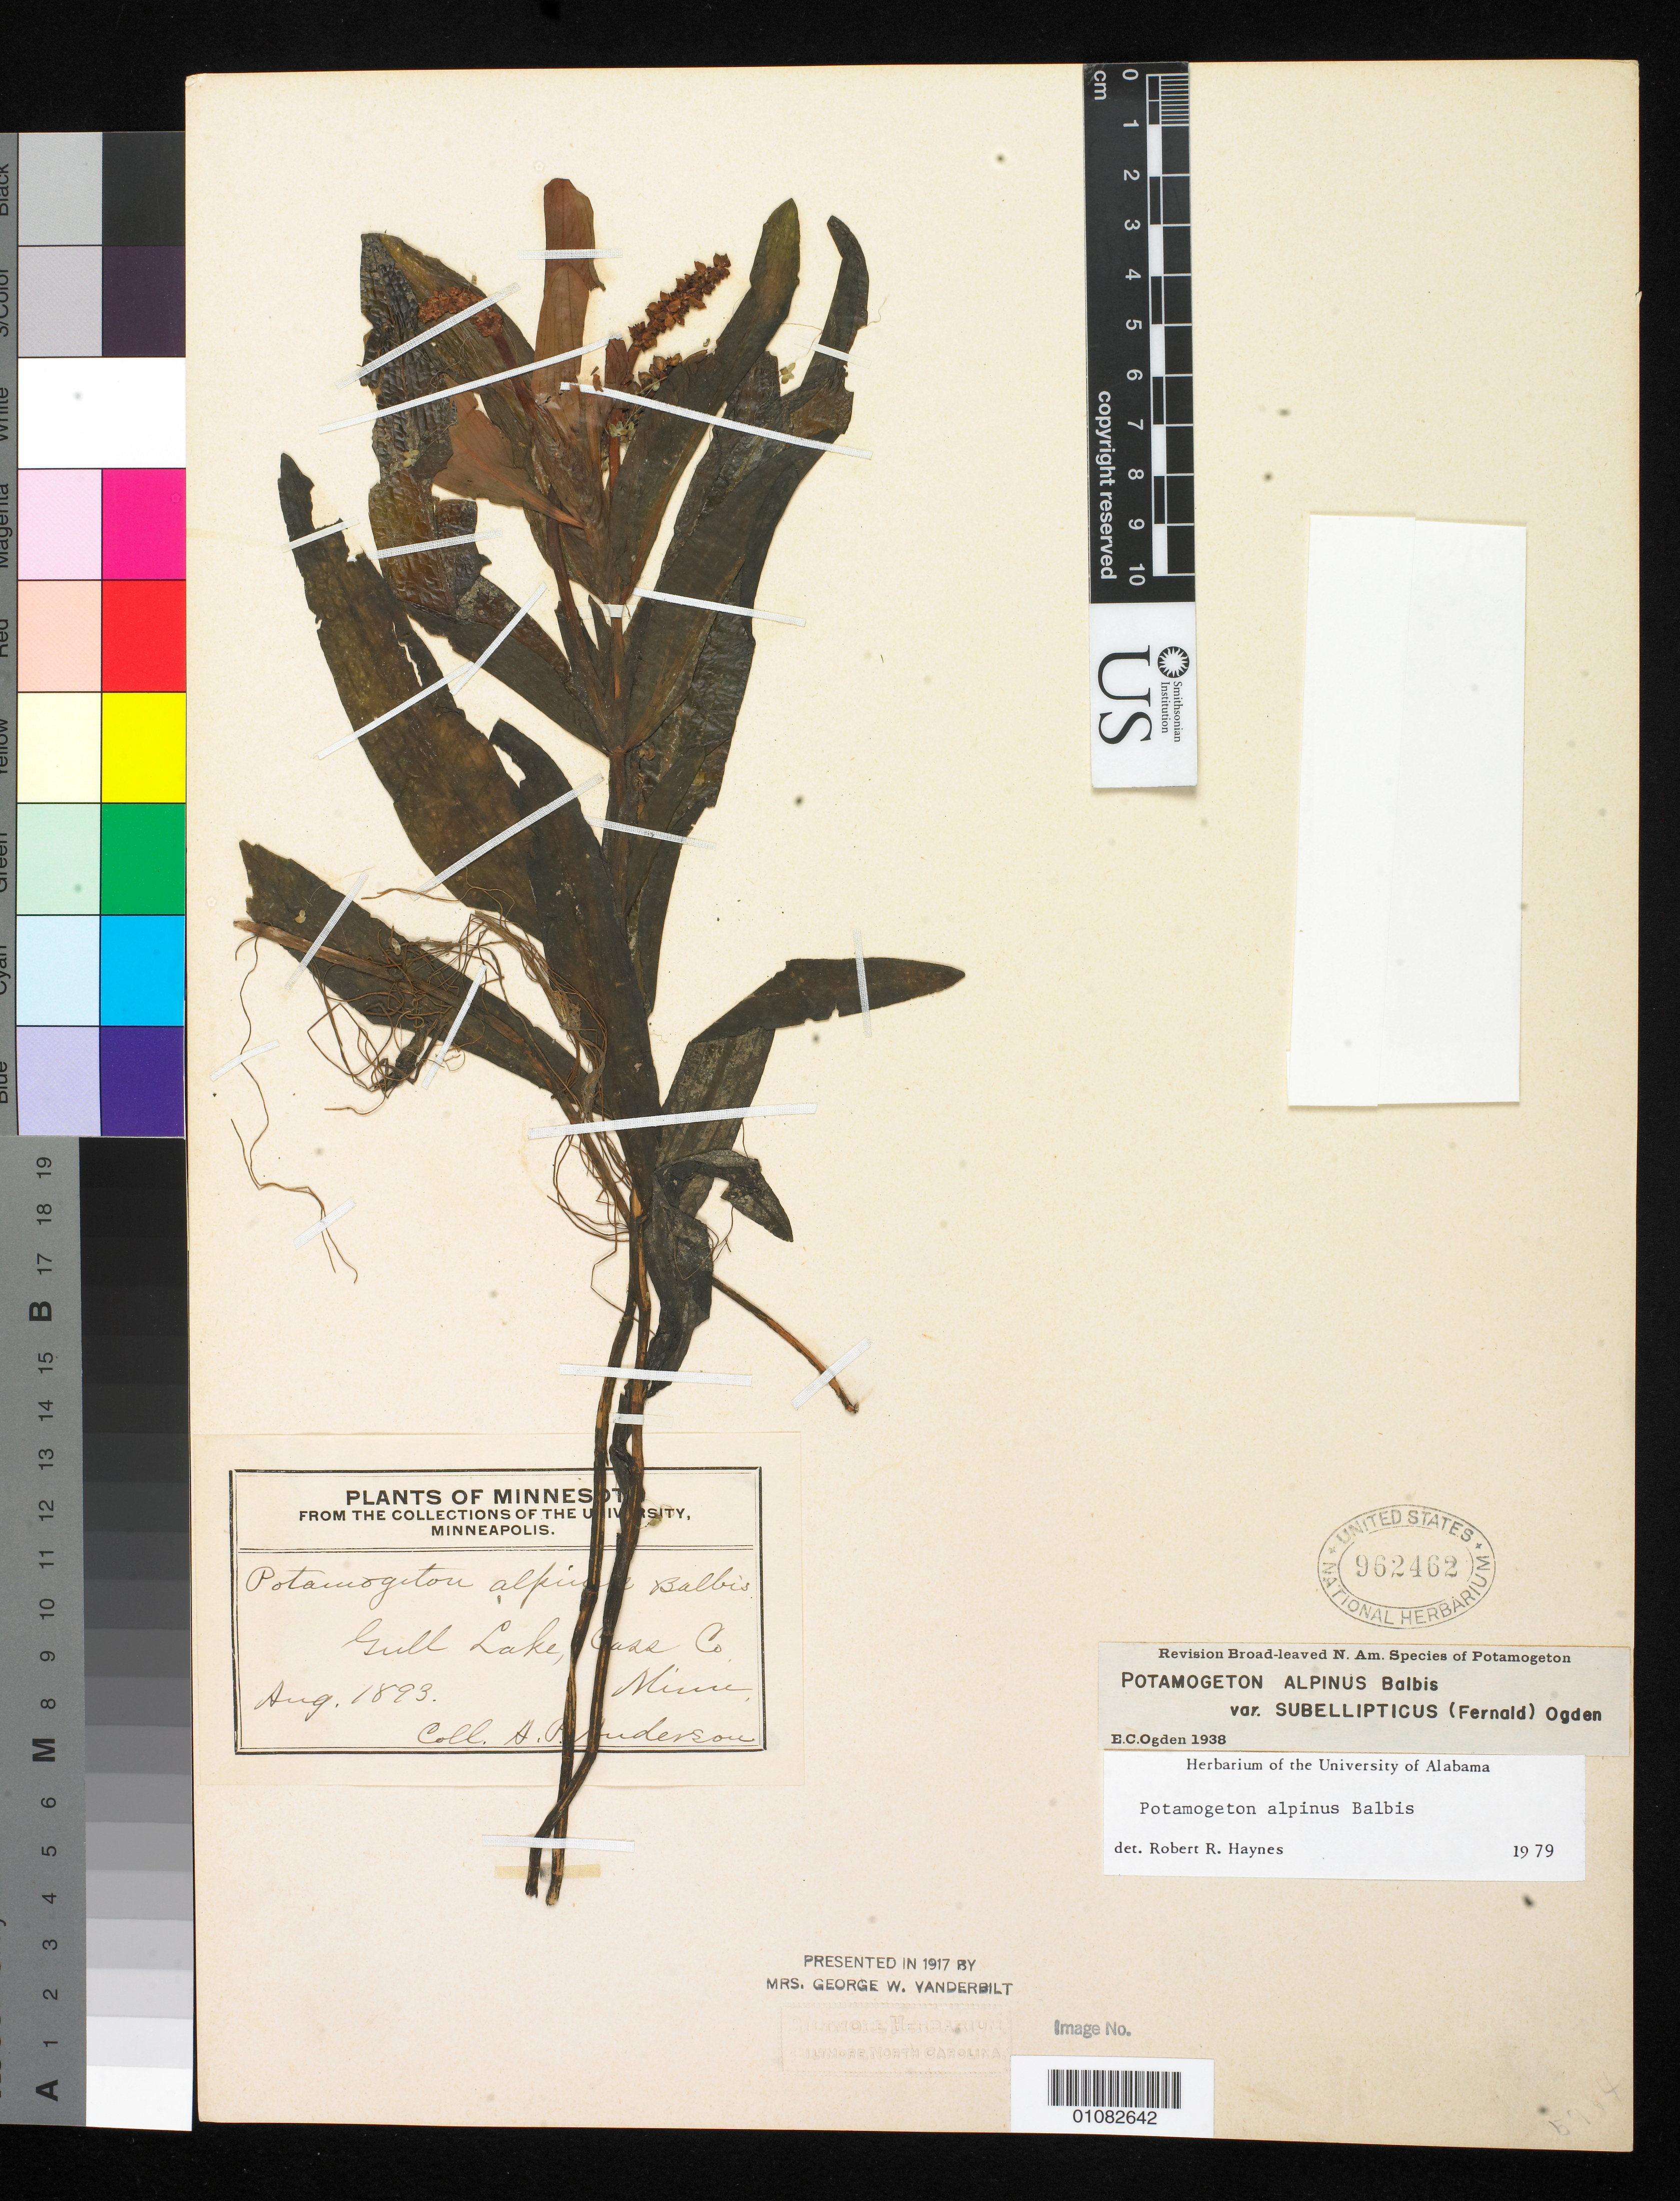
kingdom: Plantae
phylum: Tracheophyta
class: Liliopsida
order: Alismatales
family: Potamogetonaceae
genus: Potamogeton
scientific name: Potamogeton alpinus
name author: Balb.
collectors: A. P. Anderson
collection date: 1893-08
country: United States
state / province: Minnesota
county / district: Cass County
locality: Gull Lake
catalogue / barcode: US 962462